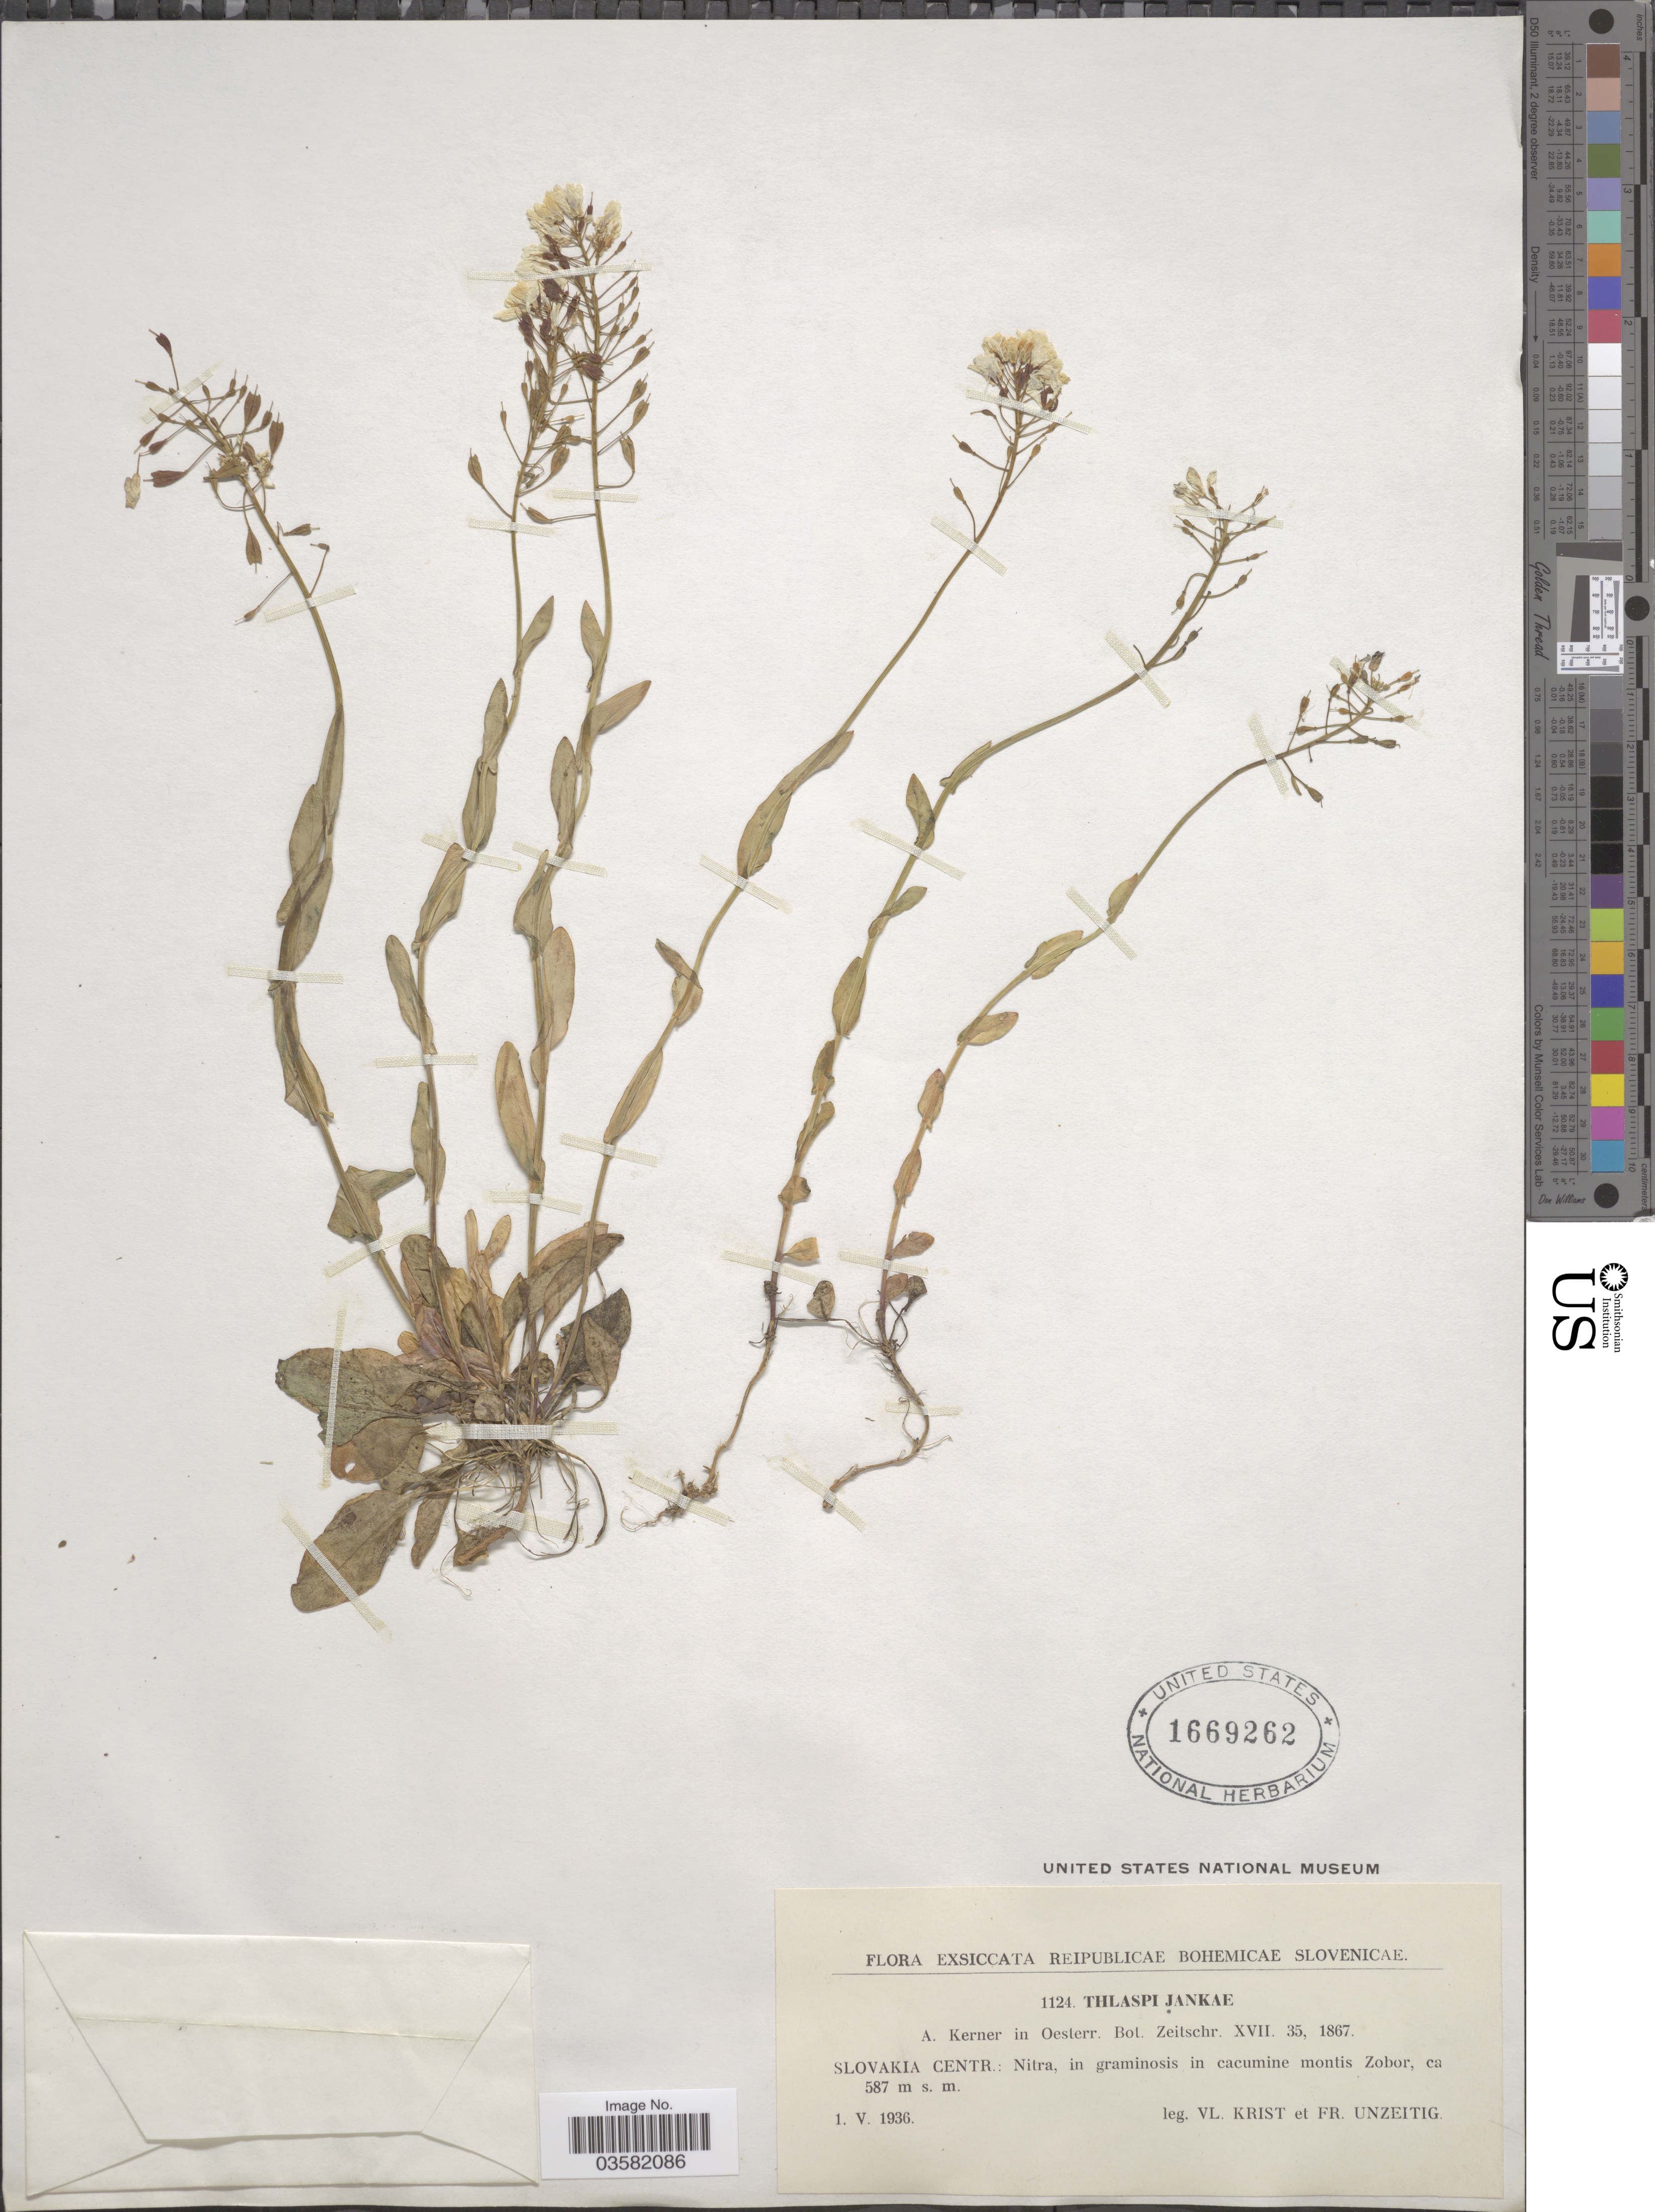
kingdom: Plantae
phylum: Tracheophyta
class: Magnoliopsida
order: Brassicales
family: Brassicaceae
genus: Thlaspi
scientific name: Thlaspi jankae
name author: A. Kern.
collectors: V. Krist & Unzeitig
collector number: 1124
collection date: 1936-05-01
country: Slovakia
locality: Reipublicae Bohemicae Slovenicae. Slovakia Centr.: Nitra, in graminosis in cacumine montis Zobor.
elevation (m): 587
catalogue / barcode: US 1669262